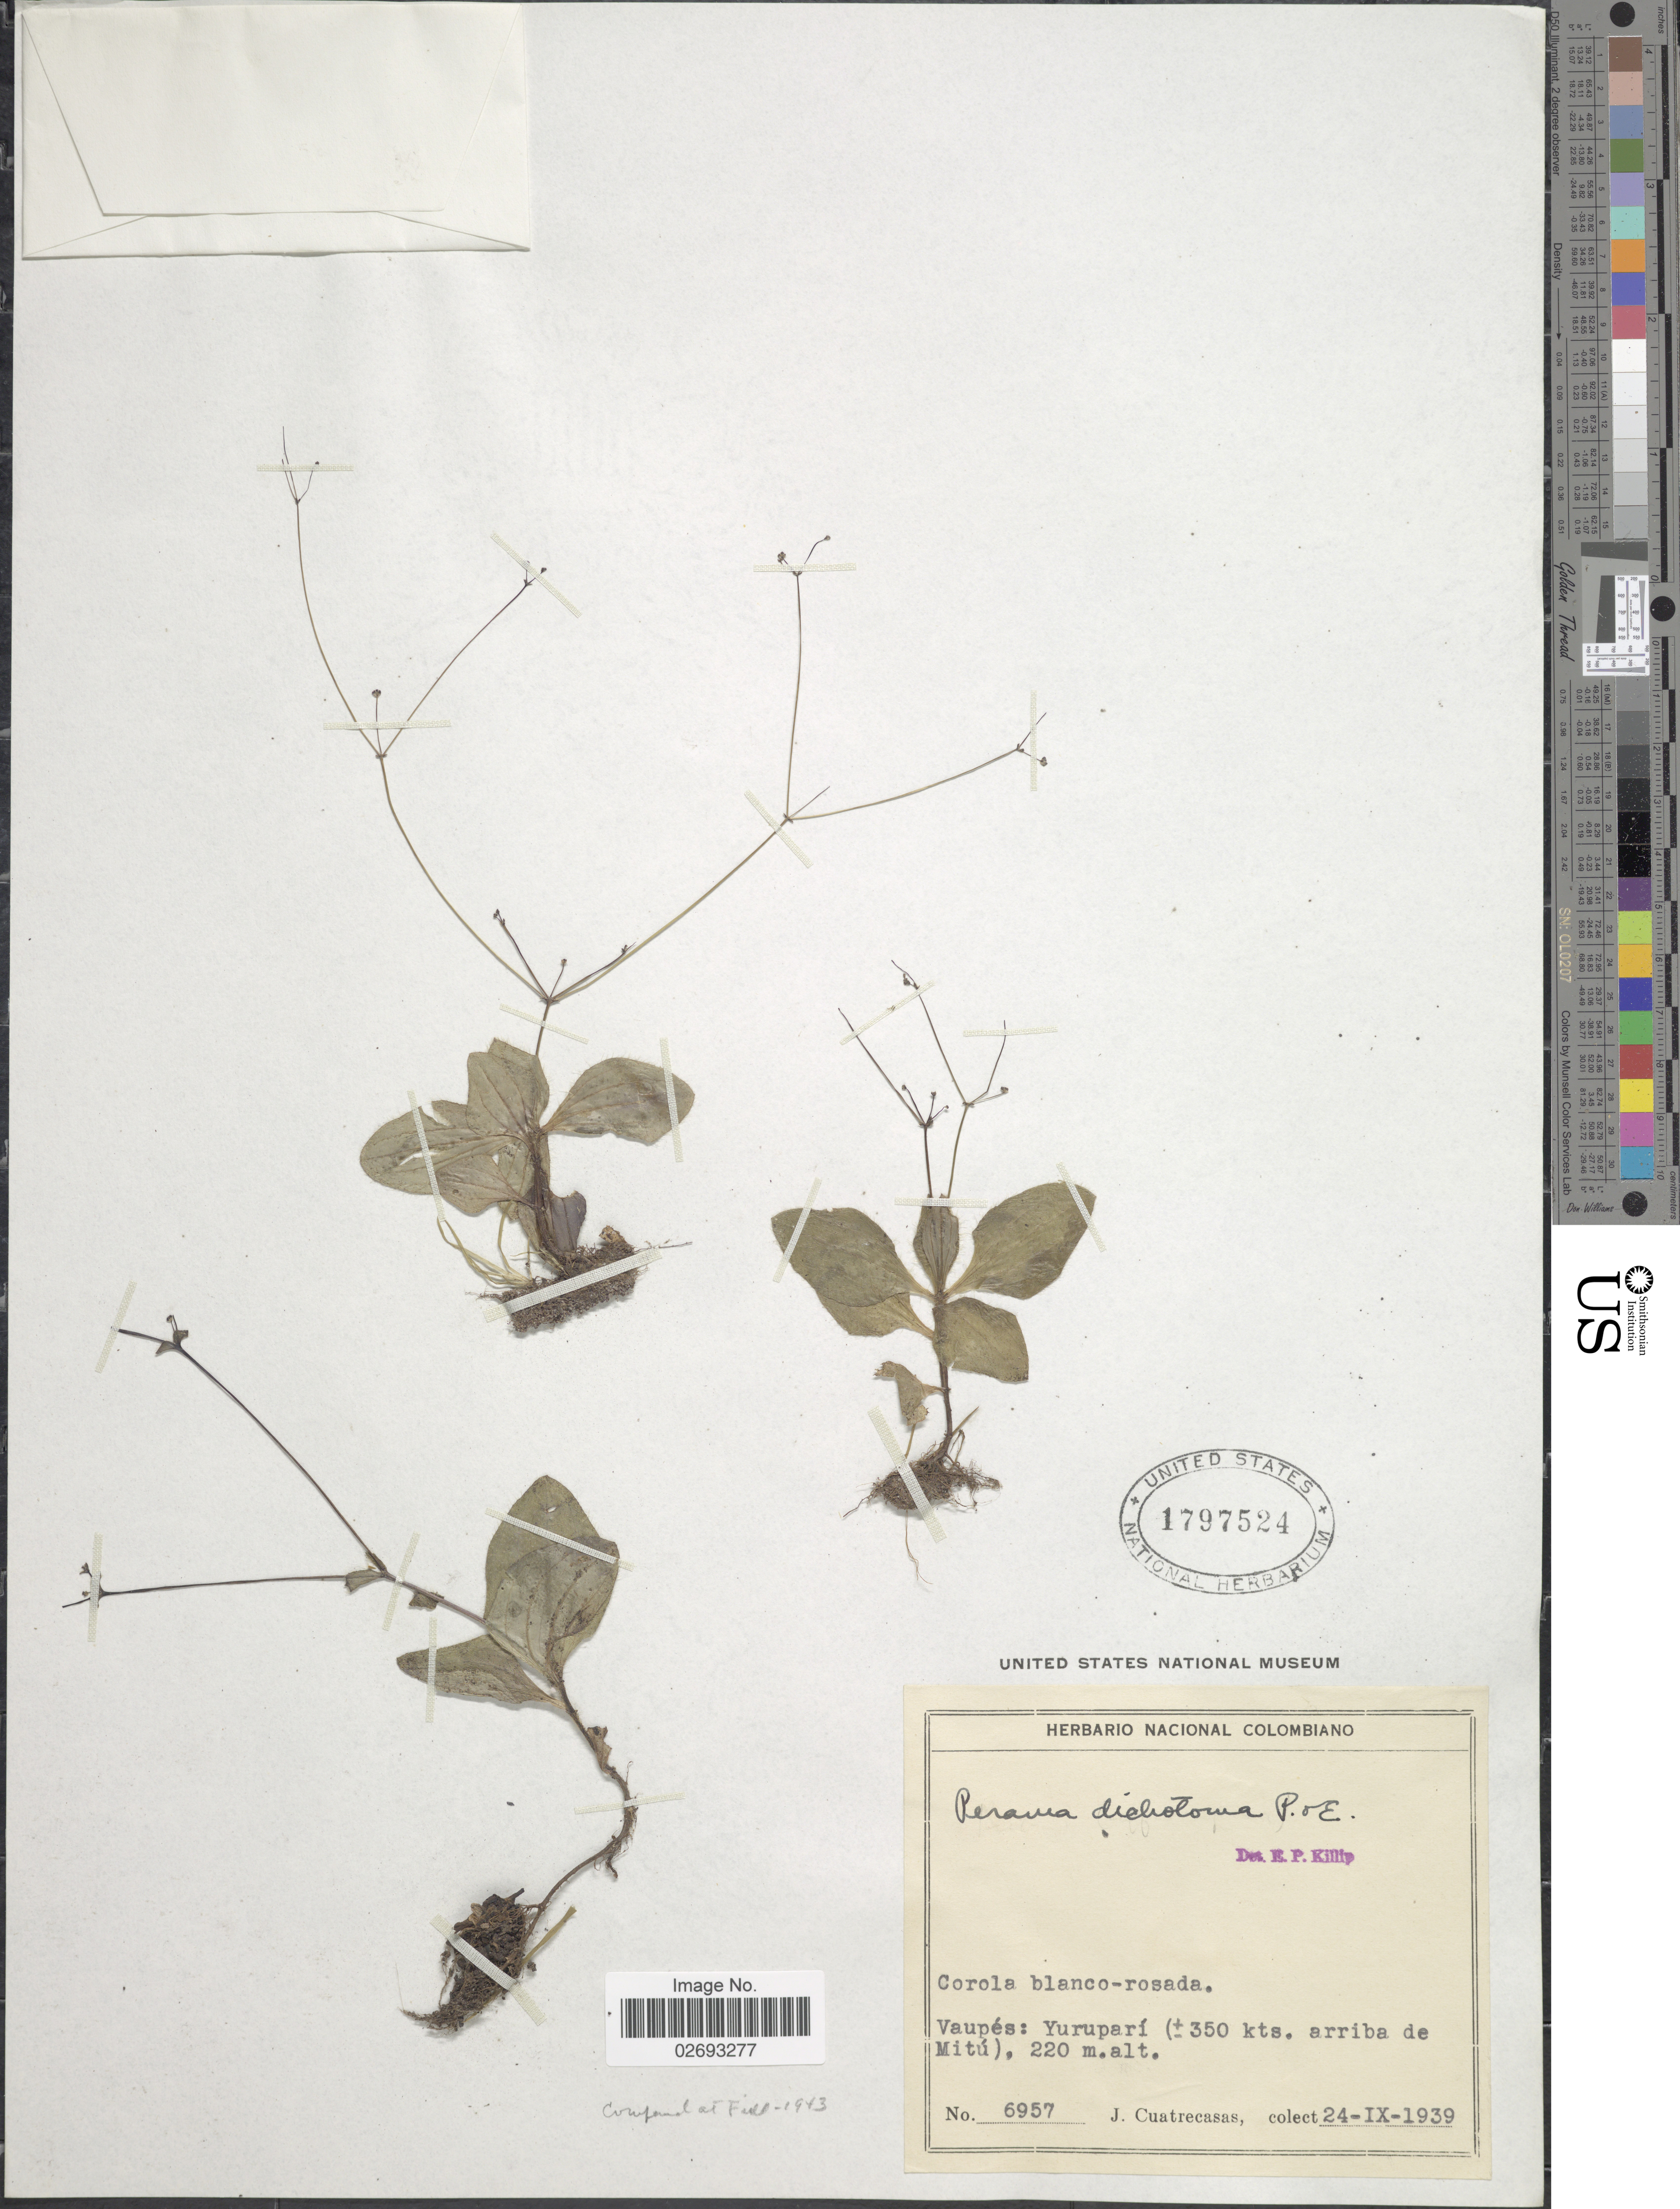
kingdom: Plantae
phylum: Tracheophyta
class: Magnoliopsida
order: Gentianales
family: Rubiaceae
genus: Perama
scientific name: Perama dichotoma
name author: Poepp.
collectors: J. Cuatrecasas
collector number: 6957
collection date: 1939-09-24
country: Colombia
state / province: Vaupés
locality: Yurupari (± 350 kts. arriba de Mitu)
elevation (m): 220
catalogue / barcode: US 1797524